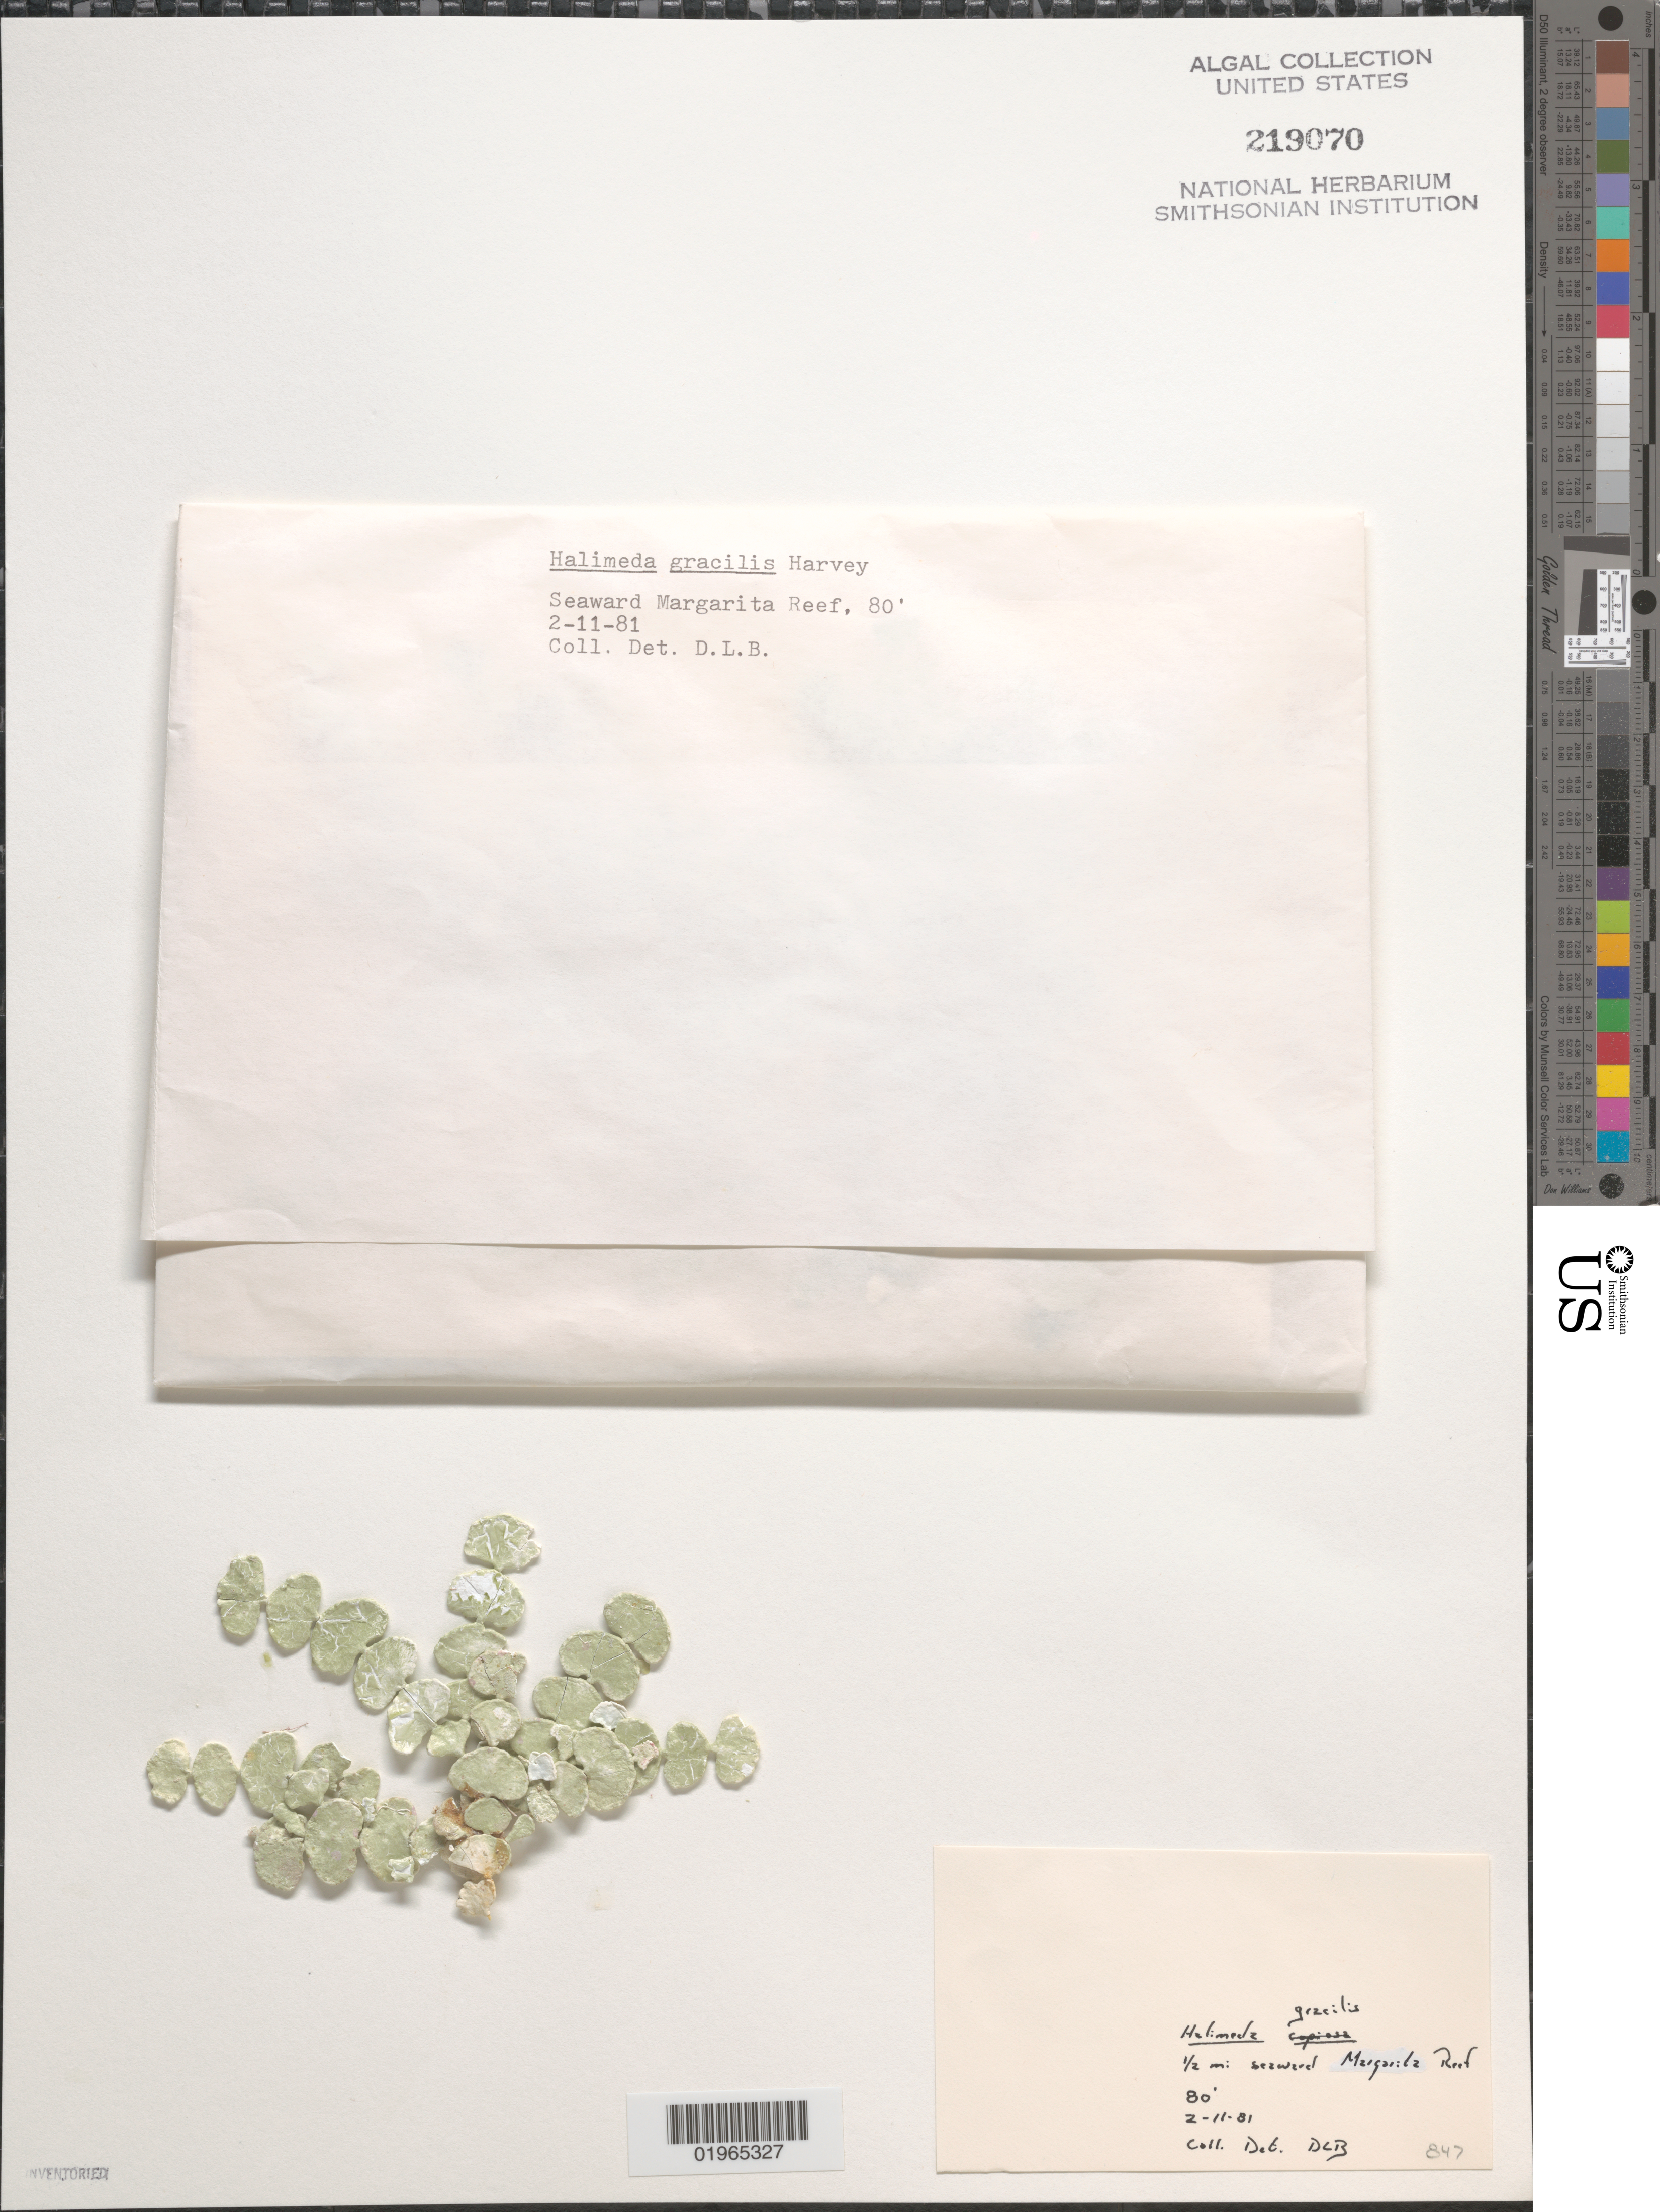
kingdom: Plantae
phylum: Chlorophyta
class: Ulvophyceae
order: Bryopsidales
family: Halimedaceae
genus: Halimeda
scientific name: Halimeda gracilis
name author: Harv. ex J. Agardh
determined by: Ballantine, D. L.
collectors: D.L. Ballantine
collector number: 847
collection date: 1981-02-11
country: Puerto Rico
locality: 1/2 mi seaward Media Luna Reef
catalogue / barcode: US 219070